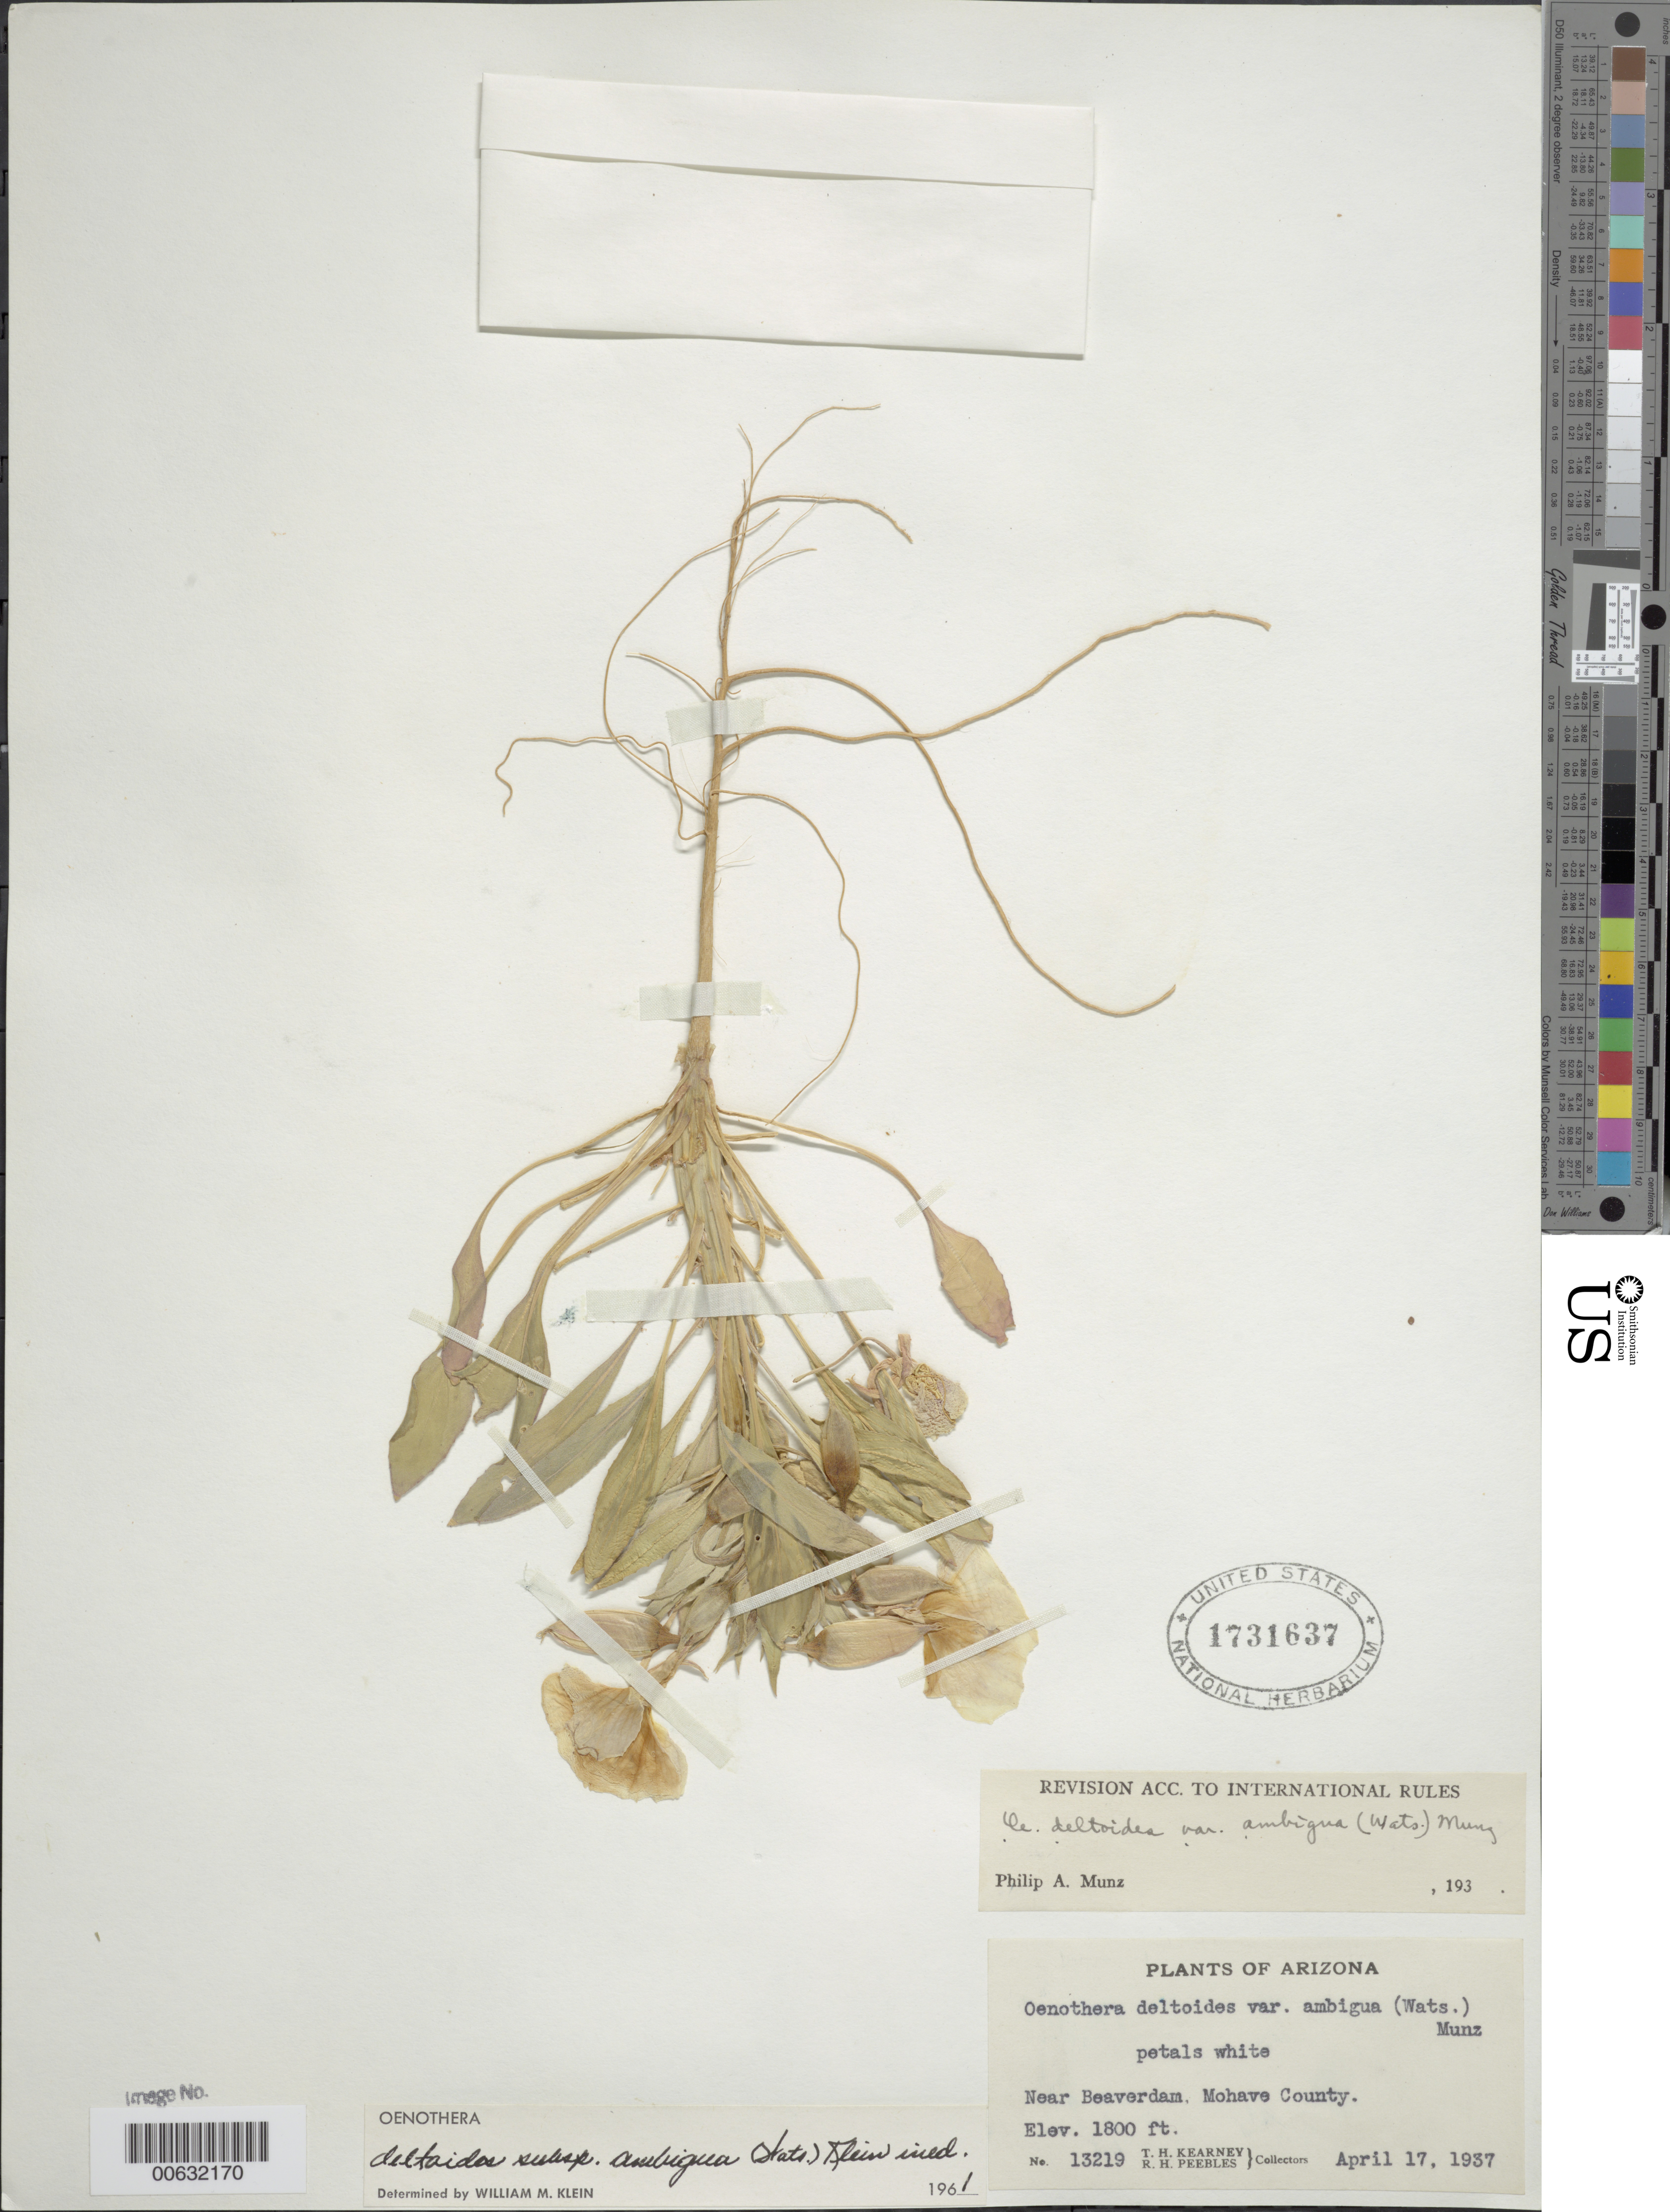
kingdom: Plantae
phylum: Tracheophyta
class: Magnoliopsida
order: Myrtales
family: Onagraceae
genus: Oenothera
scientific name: Oenothera deltoides subsp. ambigua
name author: (S. Watson) W.M. Klein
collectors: T. H. Kearney & R. H. Peebles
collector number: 13219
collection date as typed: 17 Apr 1937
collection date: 1937-04-17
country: United States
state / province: Arizona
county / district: Mohave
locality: Near Beaverdam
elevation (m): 549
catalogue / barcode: US 1731637